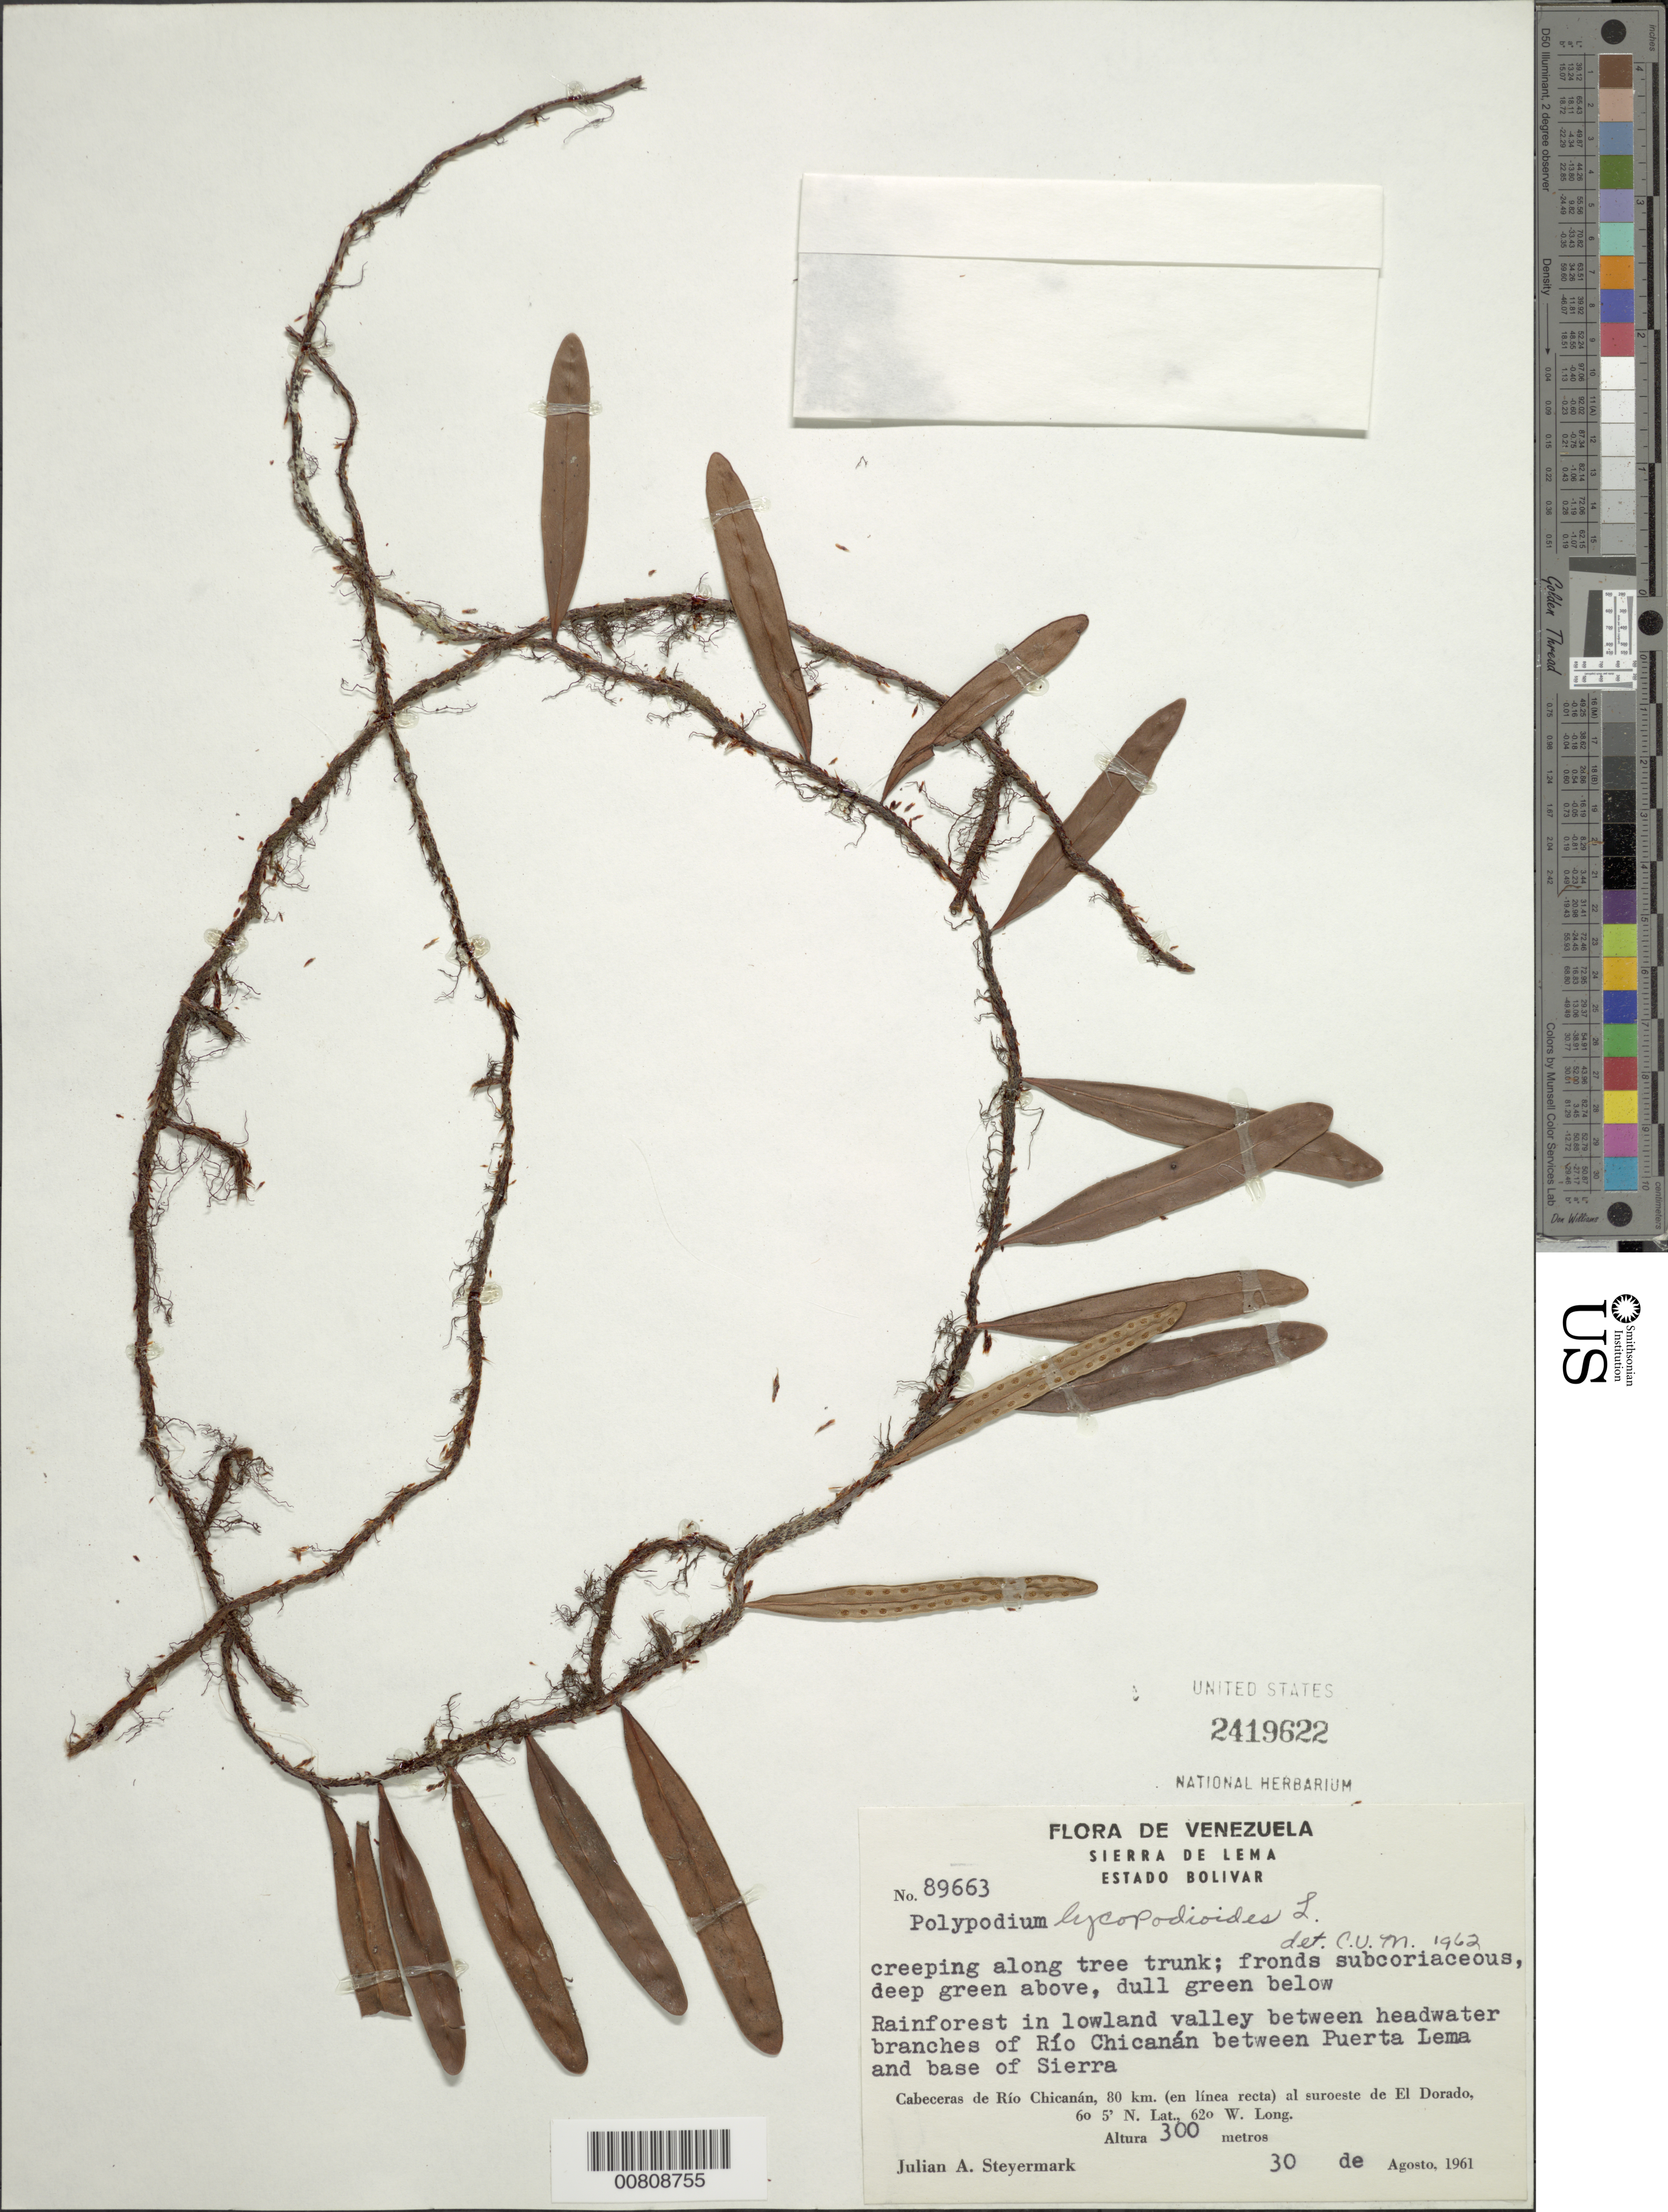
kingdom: Plantae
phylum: Tracheophyta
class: Polypodiopsida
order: Polypodiales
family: Polypodiaceae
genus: Microgramma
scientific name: Microgramma baldwinii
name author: Brade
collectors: J. Steyermark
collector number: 89663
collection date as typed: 30-Aug-61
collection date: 1961-08-30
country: Venezuela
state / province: Bolívar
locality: Sierra de Lema, Río Chicanán between Puerto Lema and base of sierra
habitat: Rainforest in lowland valley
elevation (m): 300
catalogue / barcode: US 2419622